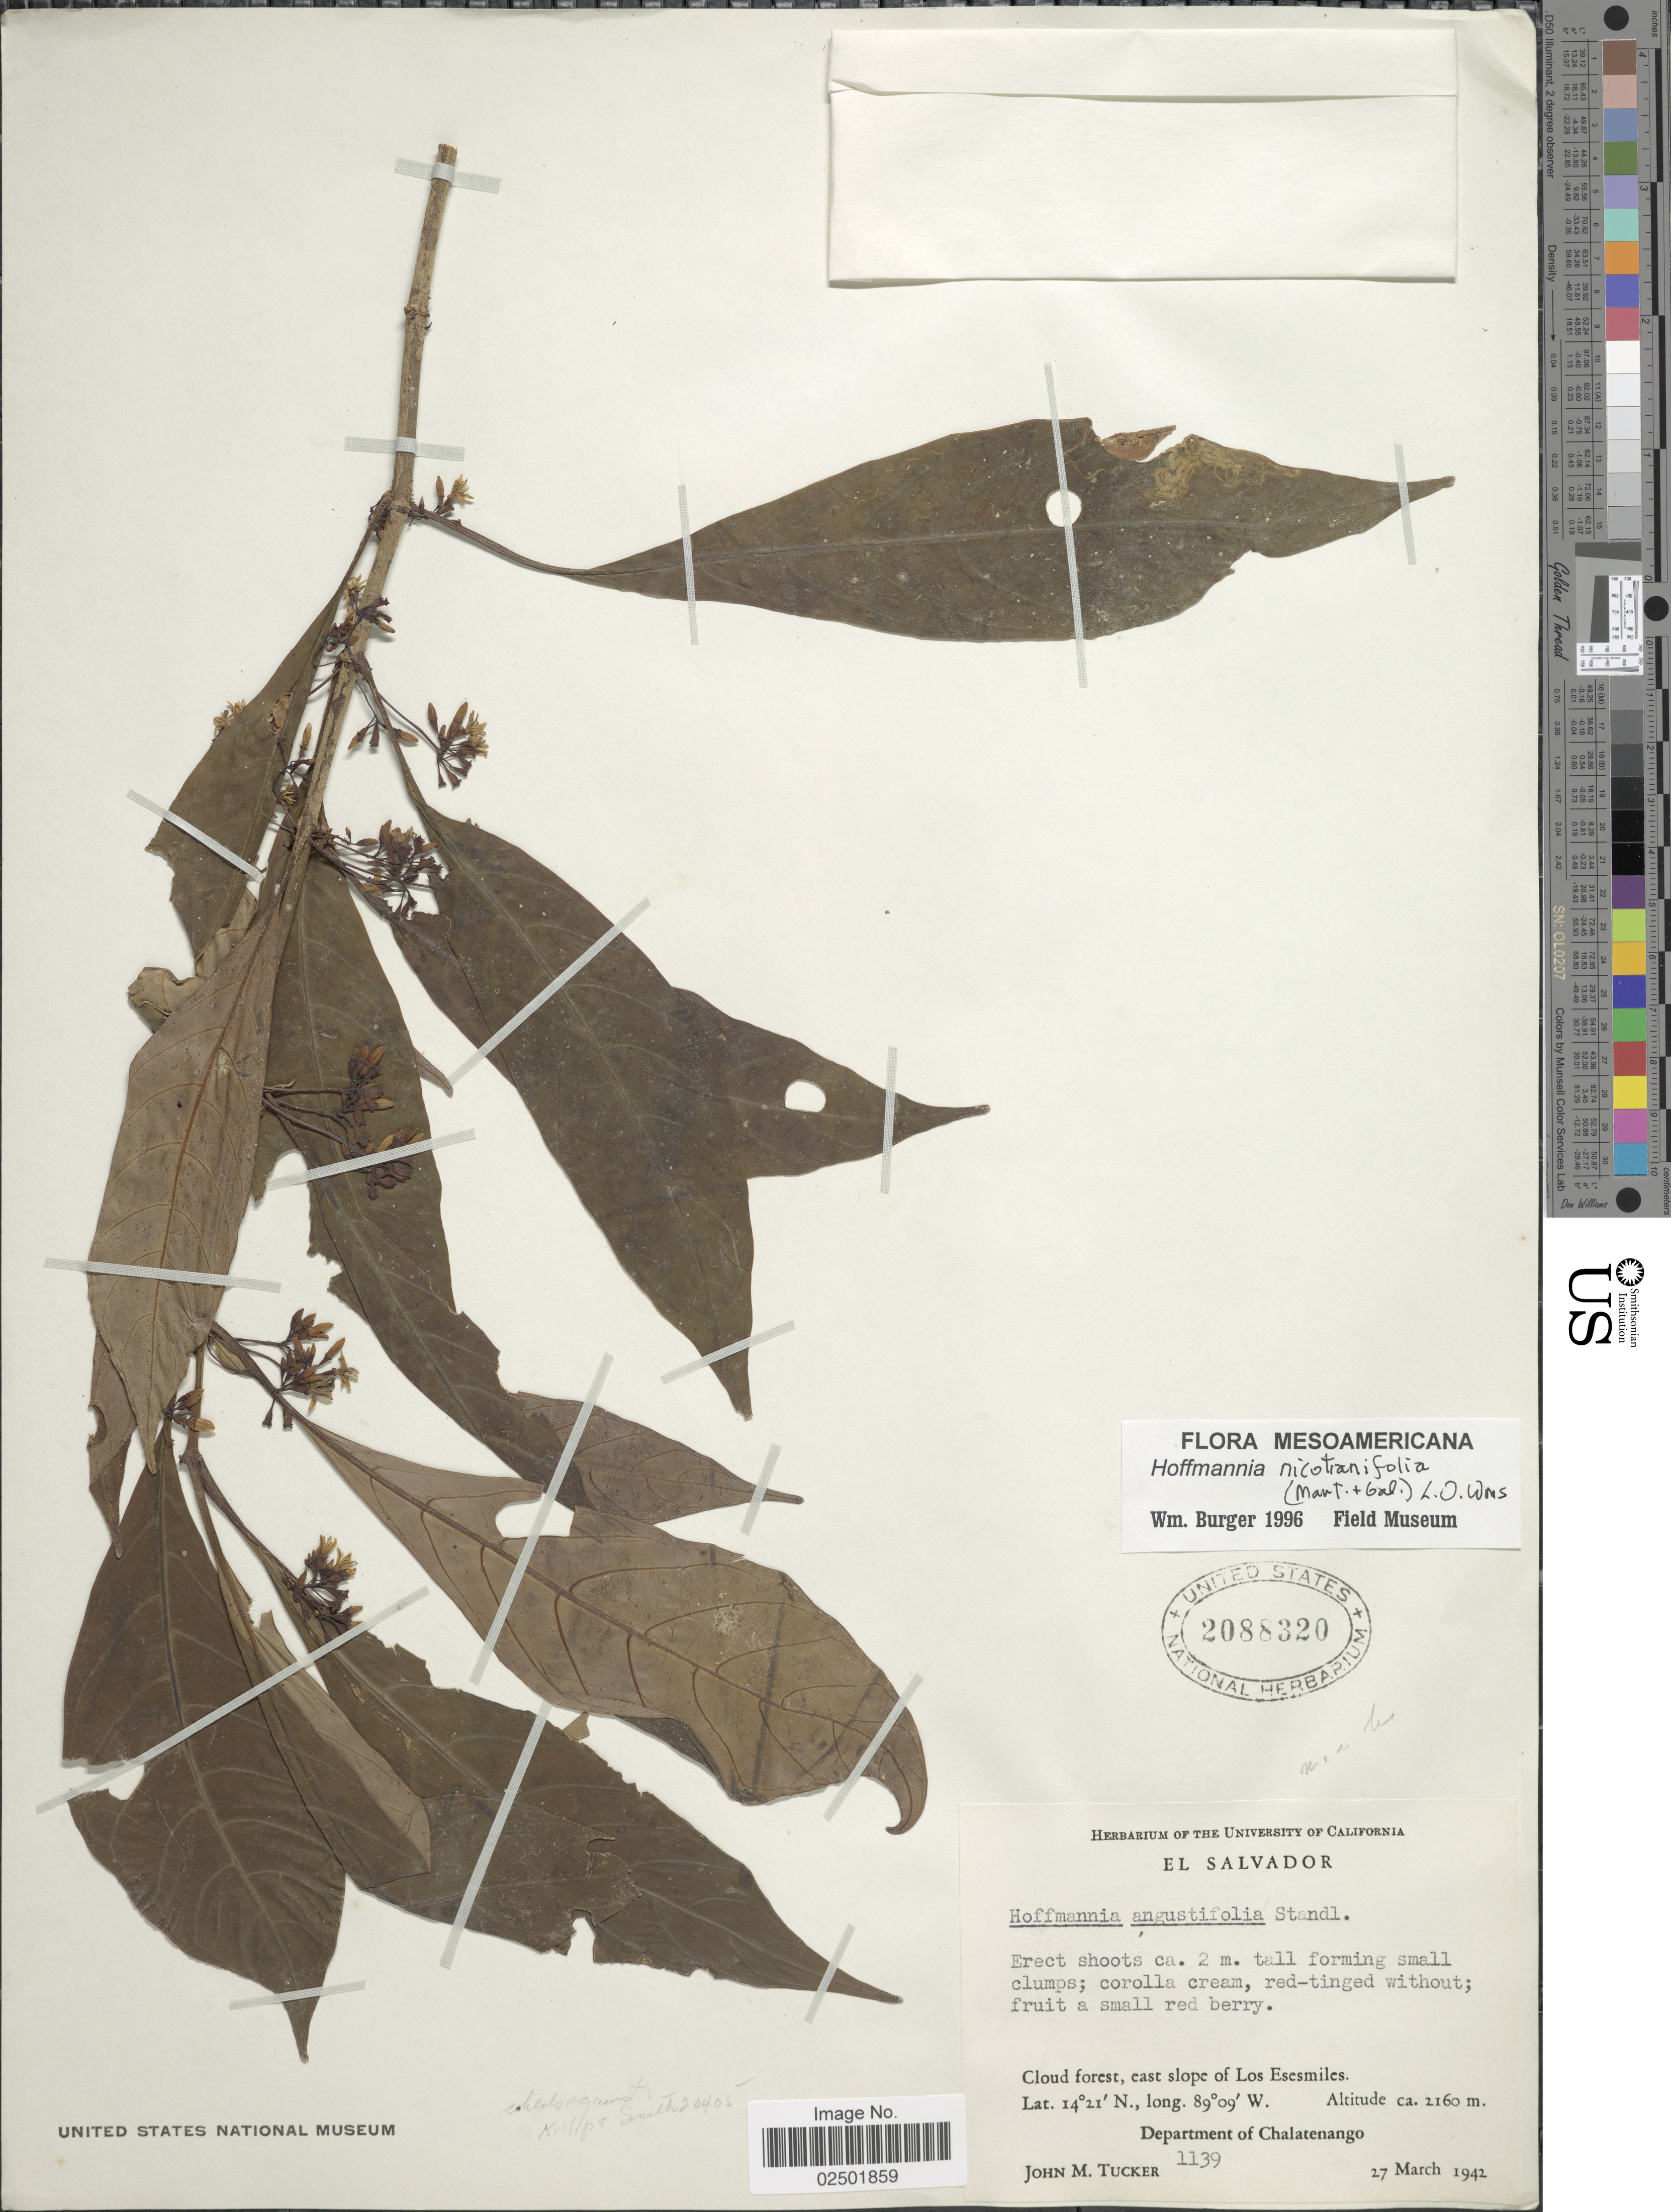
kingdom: Plantae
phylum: Tracheophyta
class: Magnoliopsida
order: Gentianales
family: Rubiaceae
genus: Hoffmannia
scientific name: Hoffmannia nicotianifolia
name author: (M. Martens & Galeoti) L.O. Williams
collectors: J. M. Tucker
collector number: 1139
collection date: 1942-03-27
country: El Salvador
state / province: Chalatenango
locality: East slope of Los Esesmiles, Department of Chalatenango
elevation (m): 2160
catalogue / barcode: US 2088320